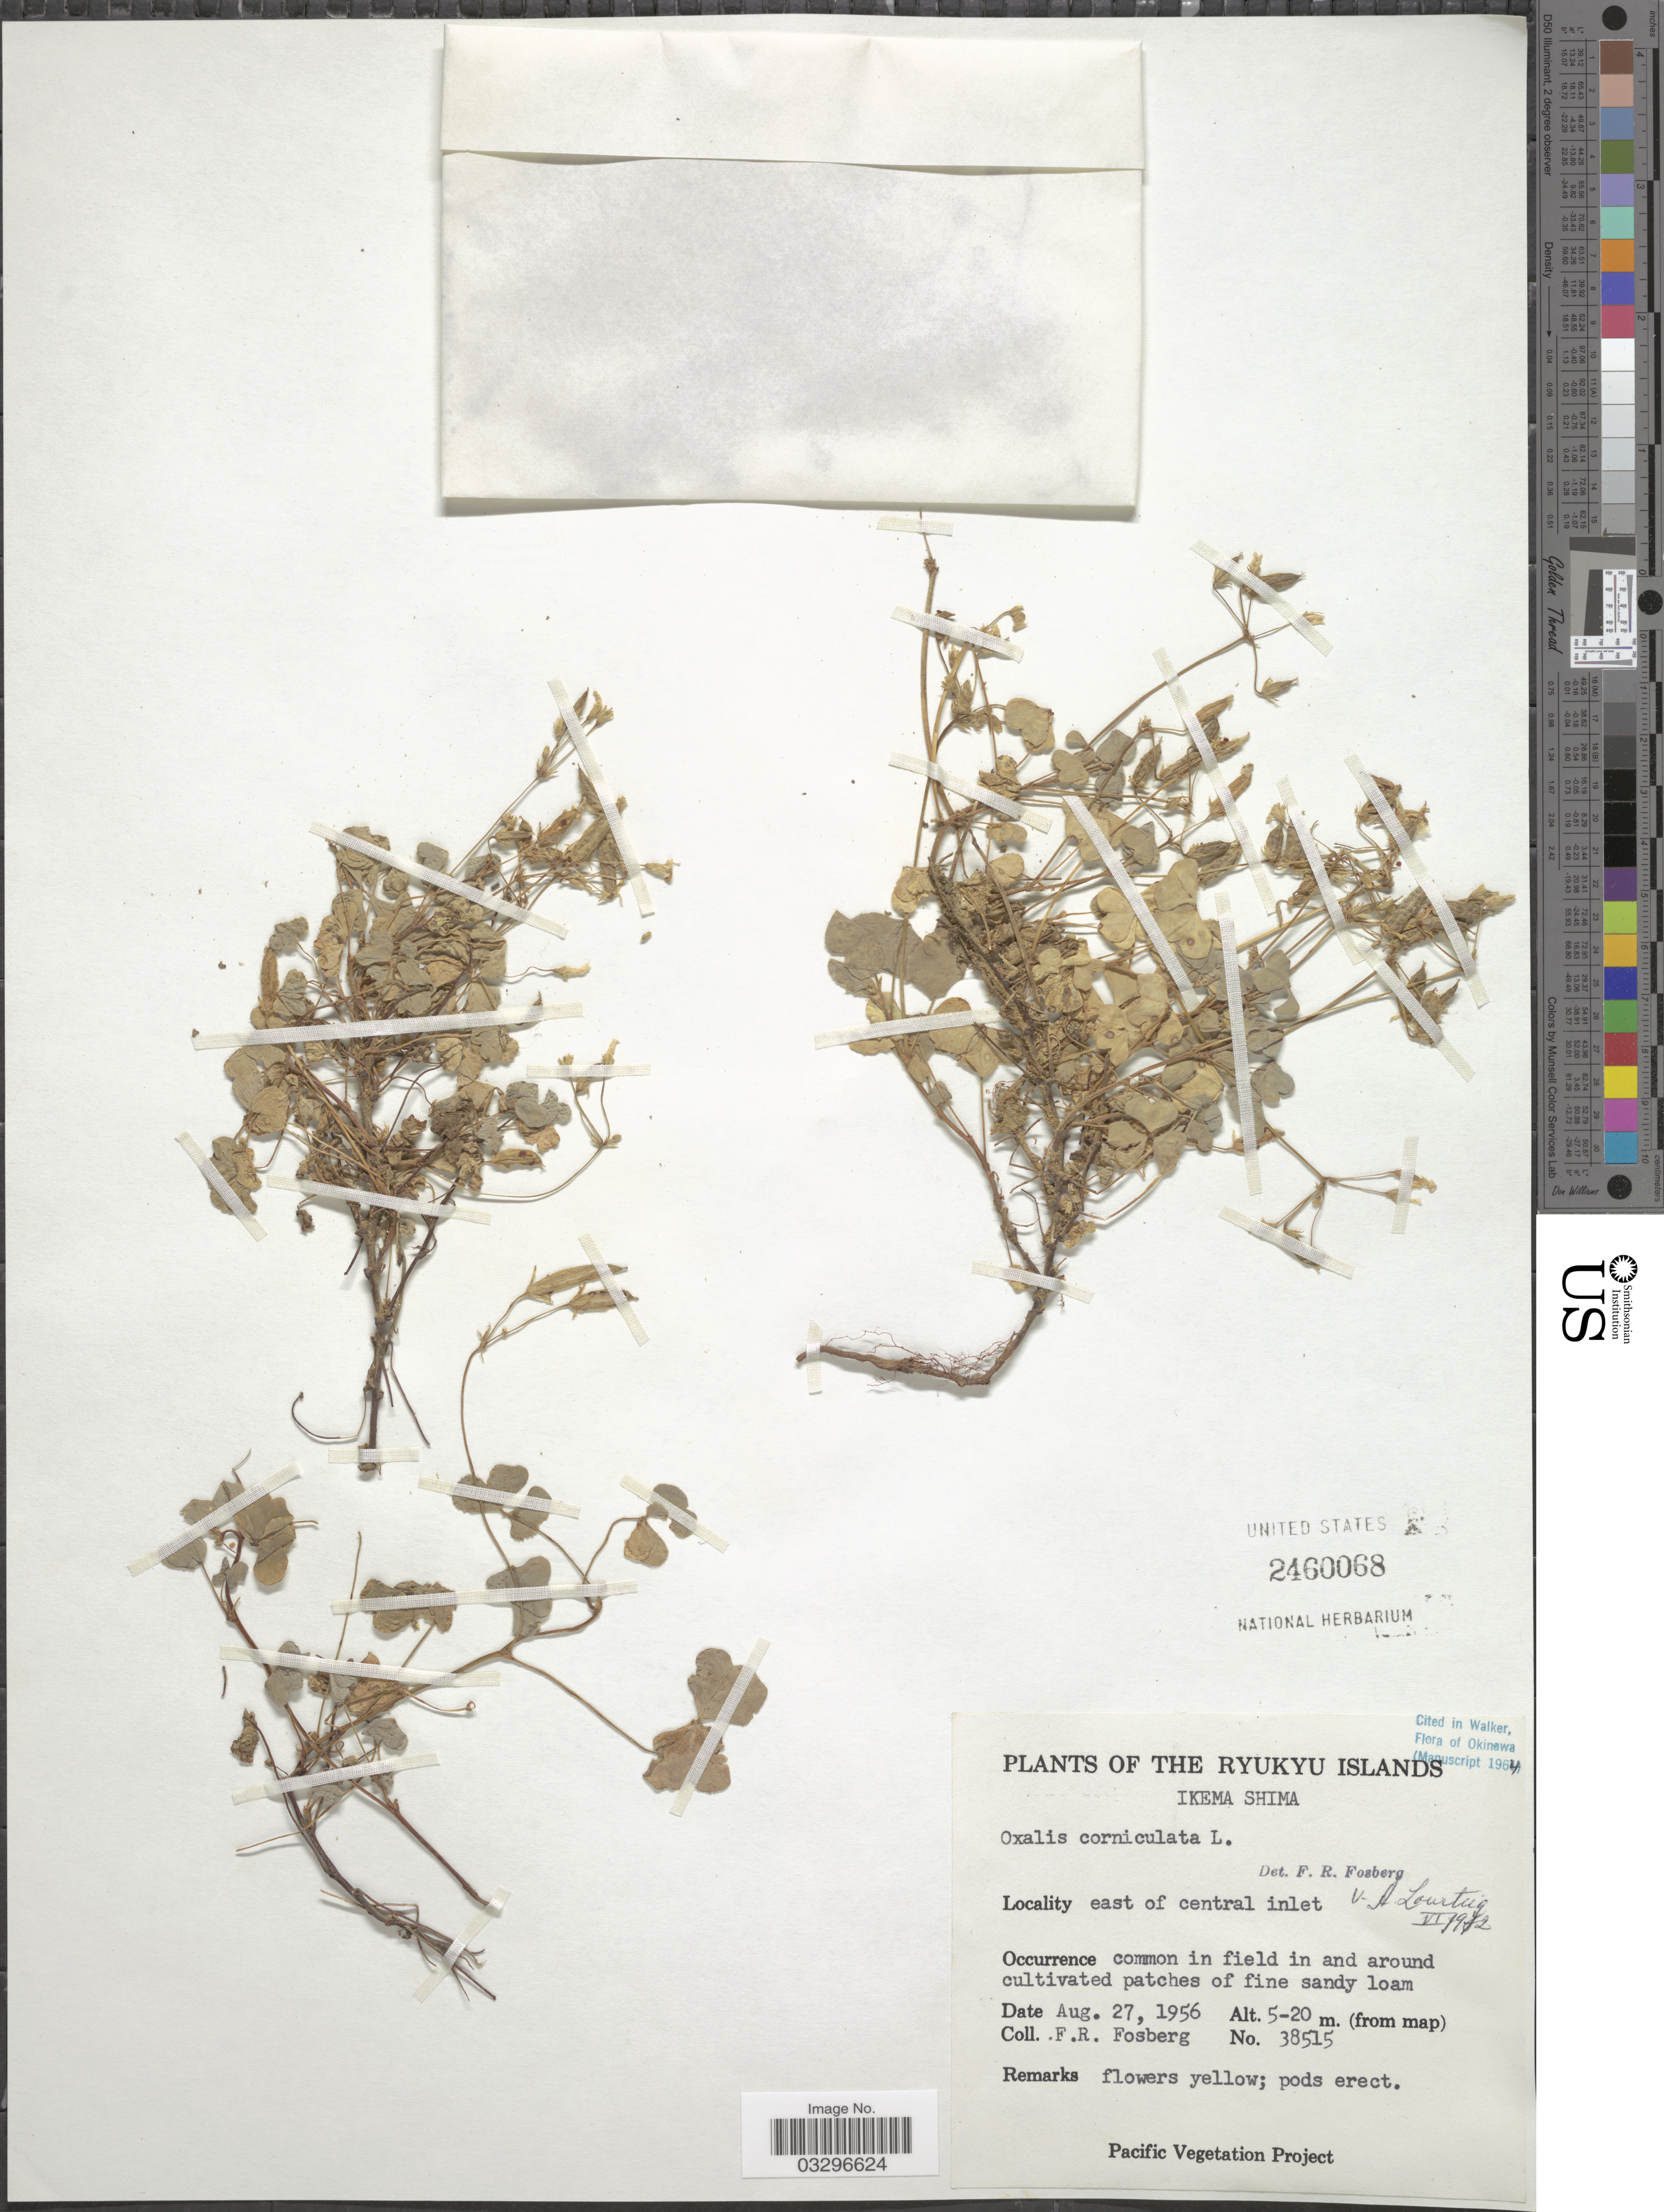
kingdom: Plantae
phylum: Tracheophyta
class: Magnoliopsida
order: Oxalidales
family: Oxalidaceae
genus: Oxalis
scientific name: Oxalis corniculata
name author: L.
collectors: F. R. Fosberg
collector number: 38515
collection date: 1956-08-27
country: Japan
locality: The Ryukyu Islands, Ikema Shima, east of central inlet.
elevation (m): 5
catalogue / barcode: US 2460068